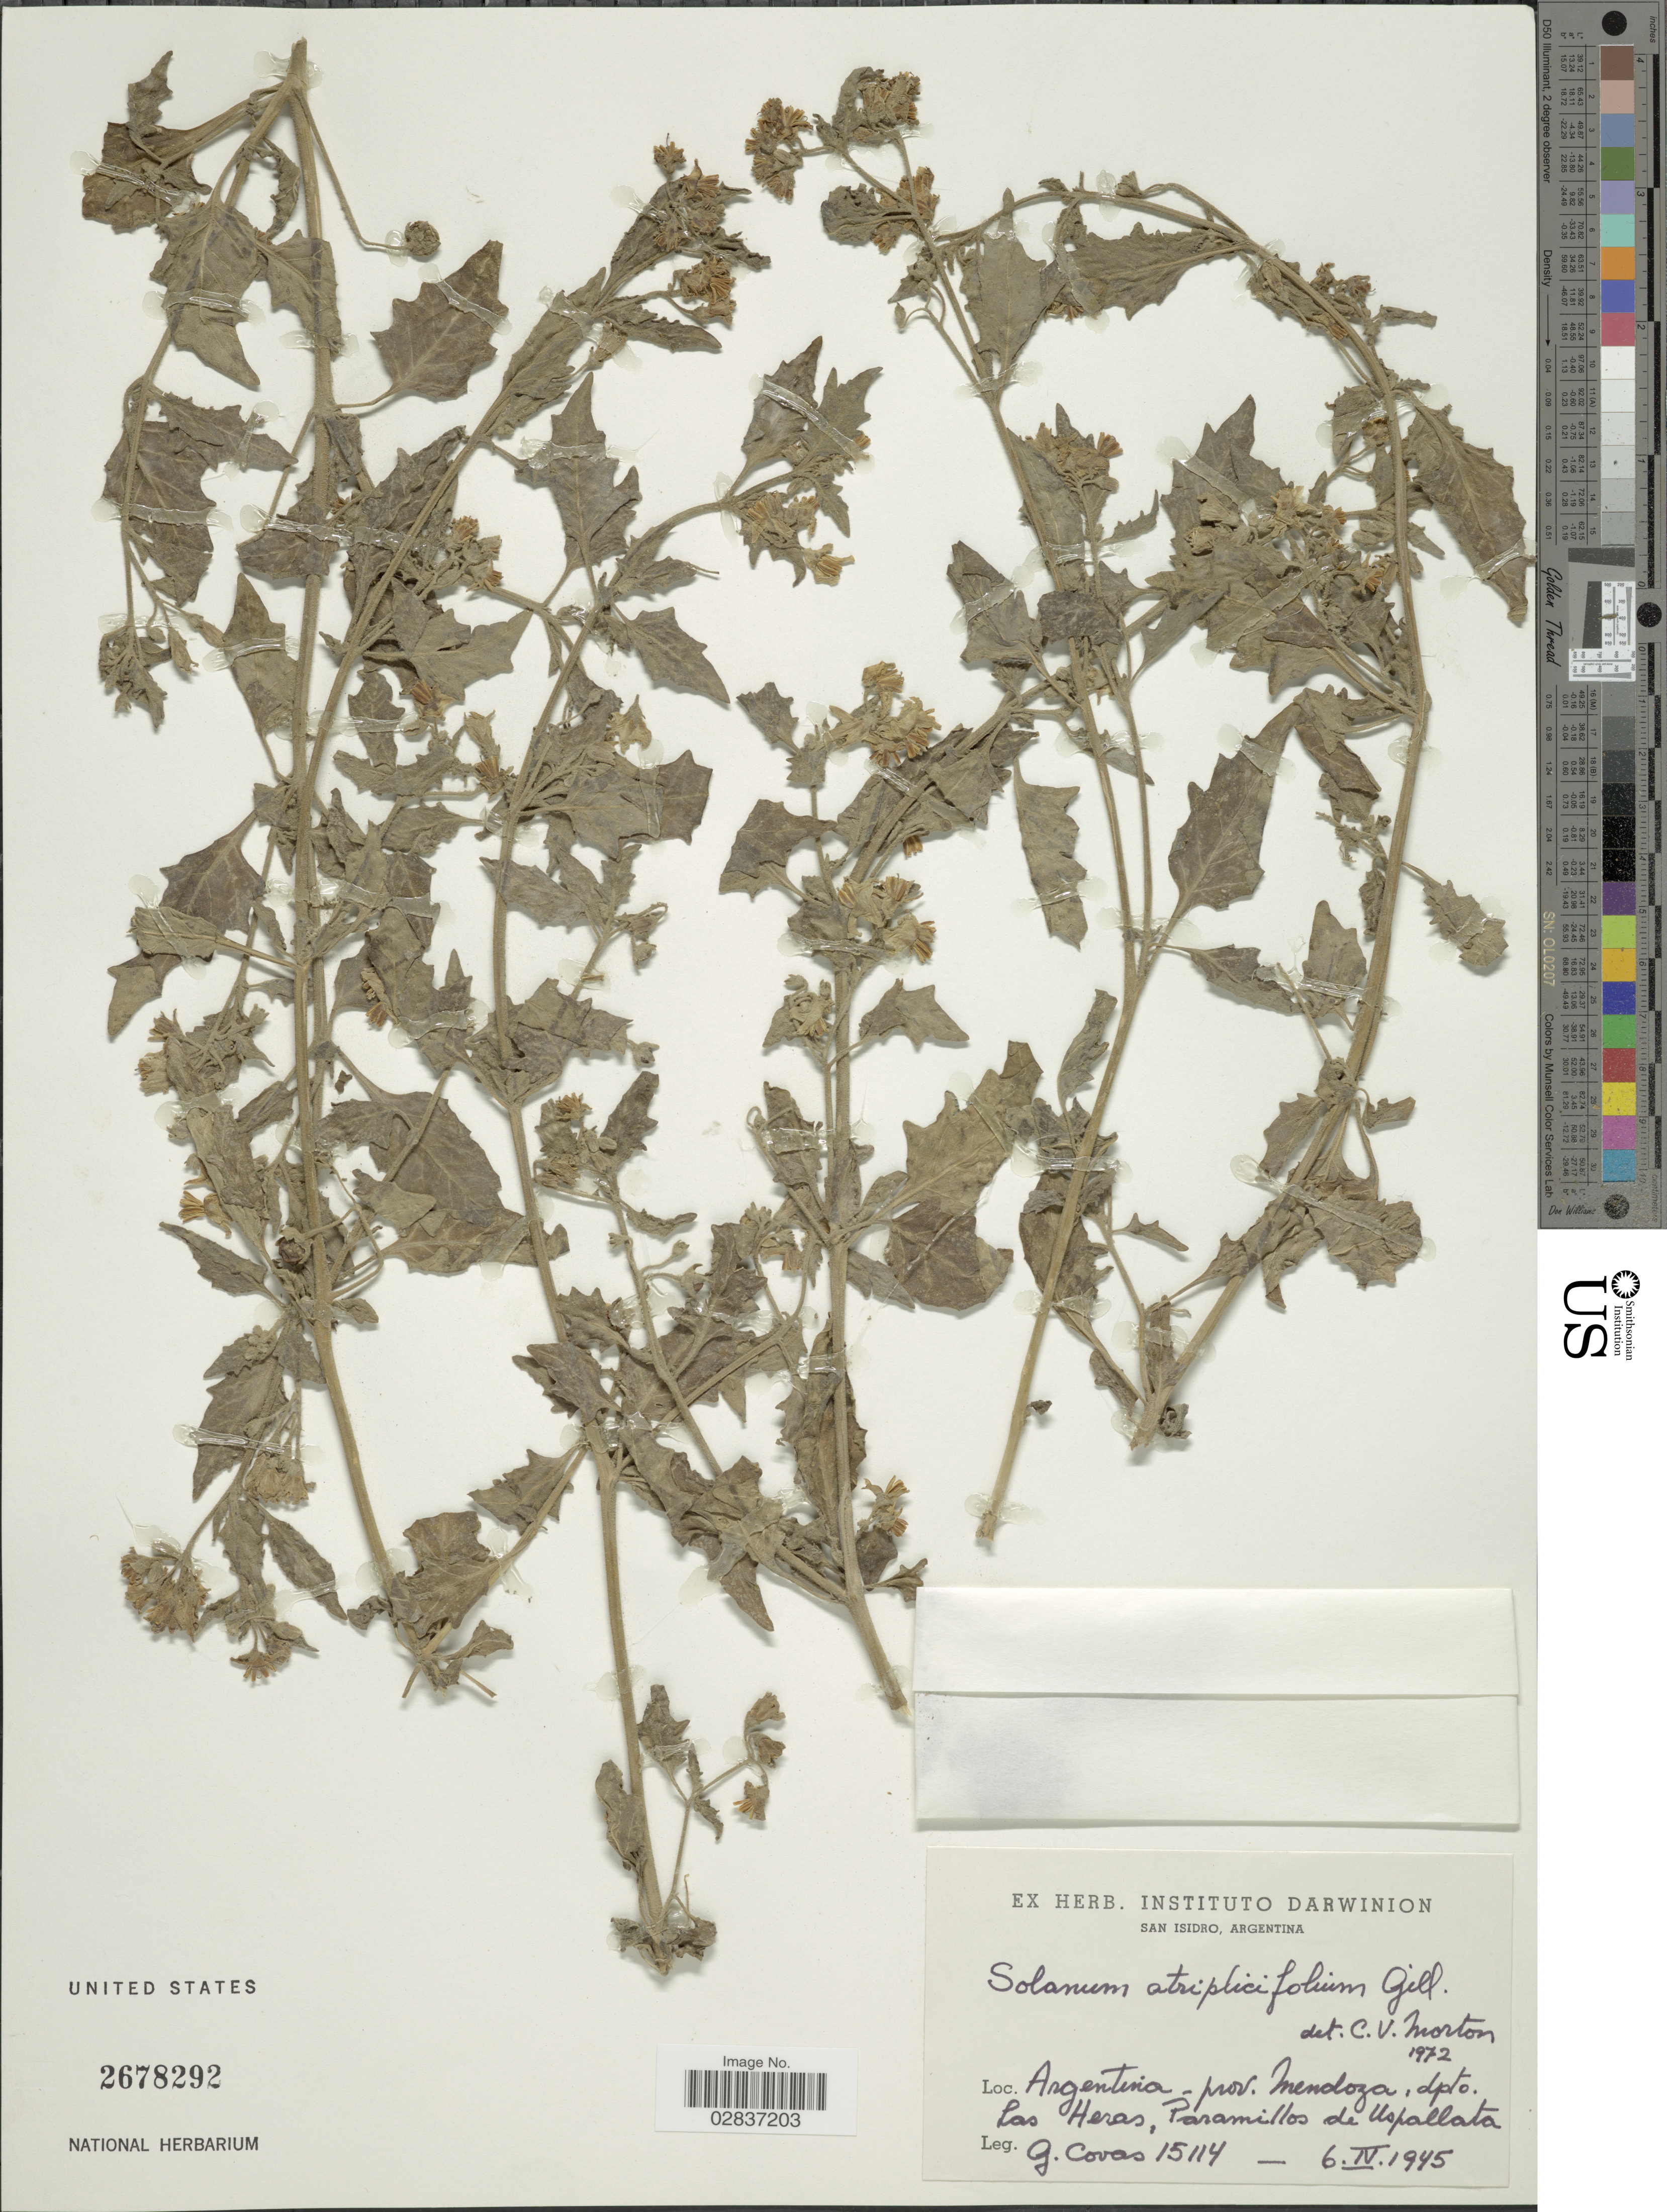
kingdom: Plantae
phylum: Tracheophyta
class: Magnoliopsida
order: Solanales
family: Solanaceae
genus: Solanum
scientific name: Solanum atriplicifolium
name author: Gillies ex Nees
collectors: G. Covas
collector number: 15114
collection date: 1945-04-06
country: Argentina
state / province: Mendoza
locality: Prov. Mendoza, dpto. Las Heras, Paramillos de Uspallata.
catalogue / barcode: US 2678292